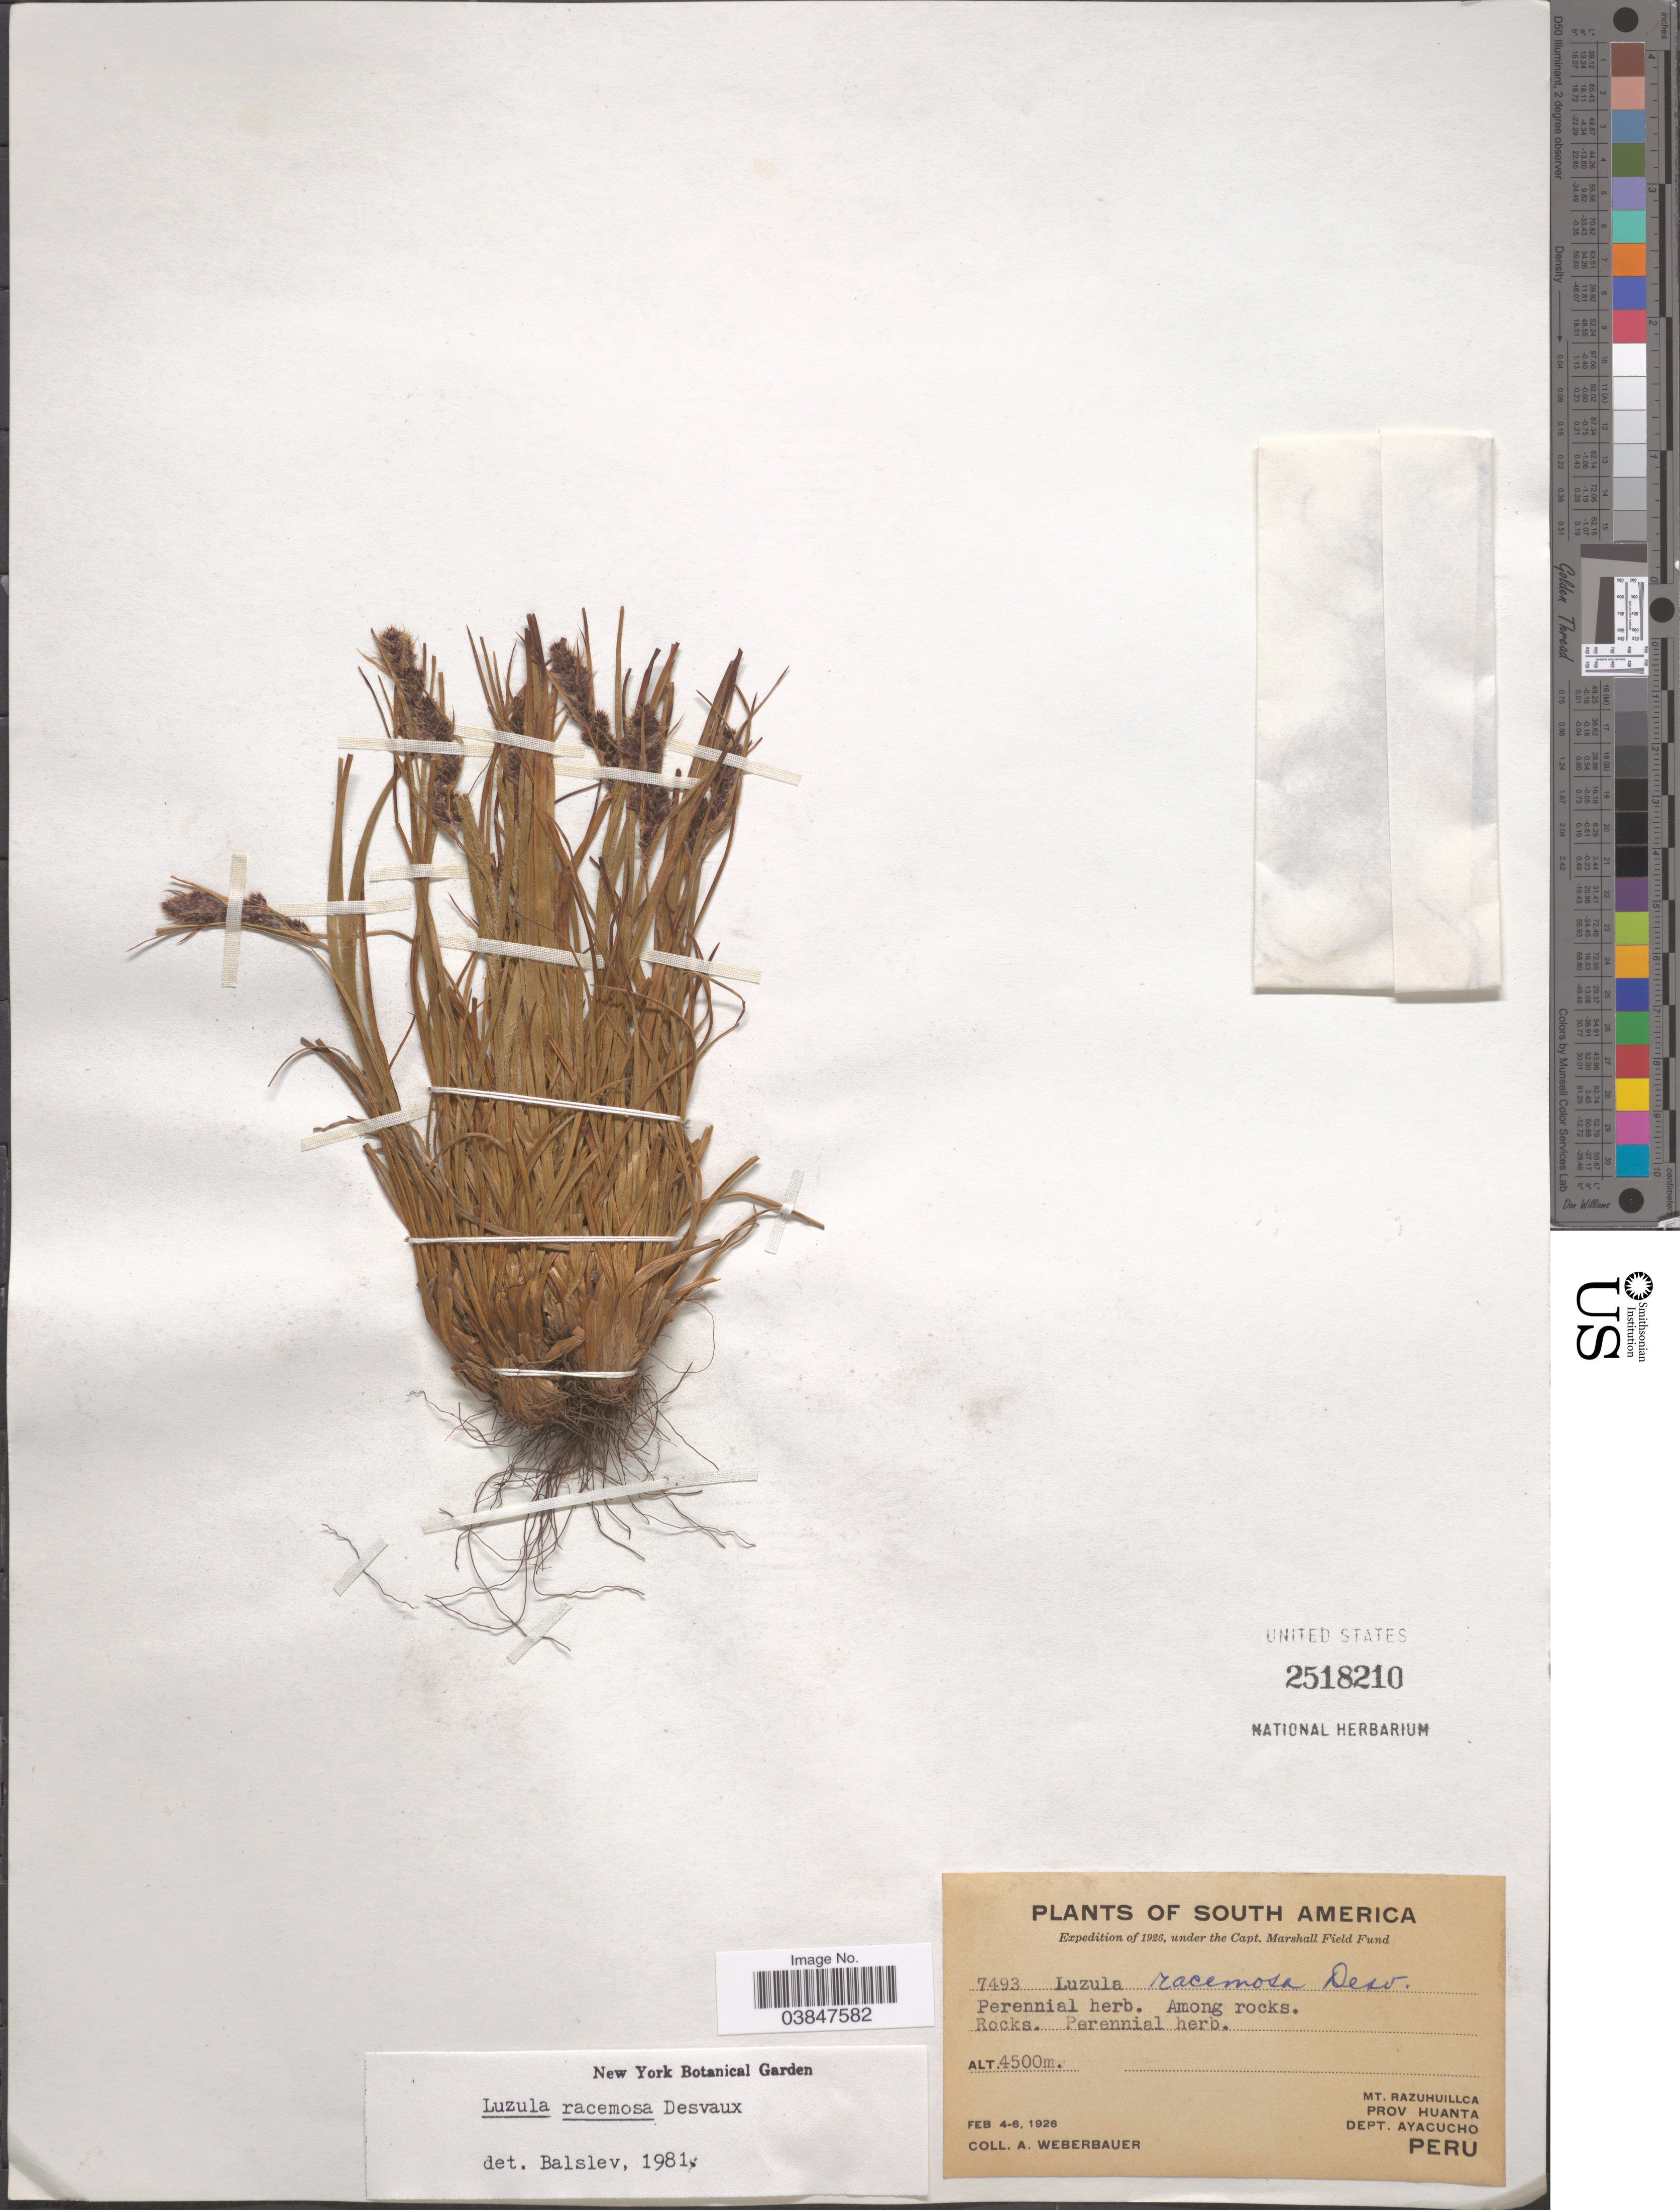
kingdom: Plantae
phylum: Tracheophyta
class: Liliopsida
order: Poales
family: Juncaceae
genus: Luzula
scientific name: Luzula racemosa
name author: Desv.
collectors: A. Weberbauer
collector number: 7493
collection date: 1926-02-04/1926-02-06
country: Peru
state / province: Ayacucho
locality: Mt. Razuhuillca. Prov Huanta. Dept. Ayacucho.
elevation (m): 4500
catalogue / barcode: US 2518210